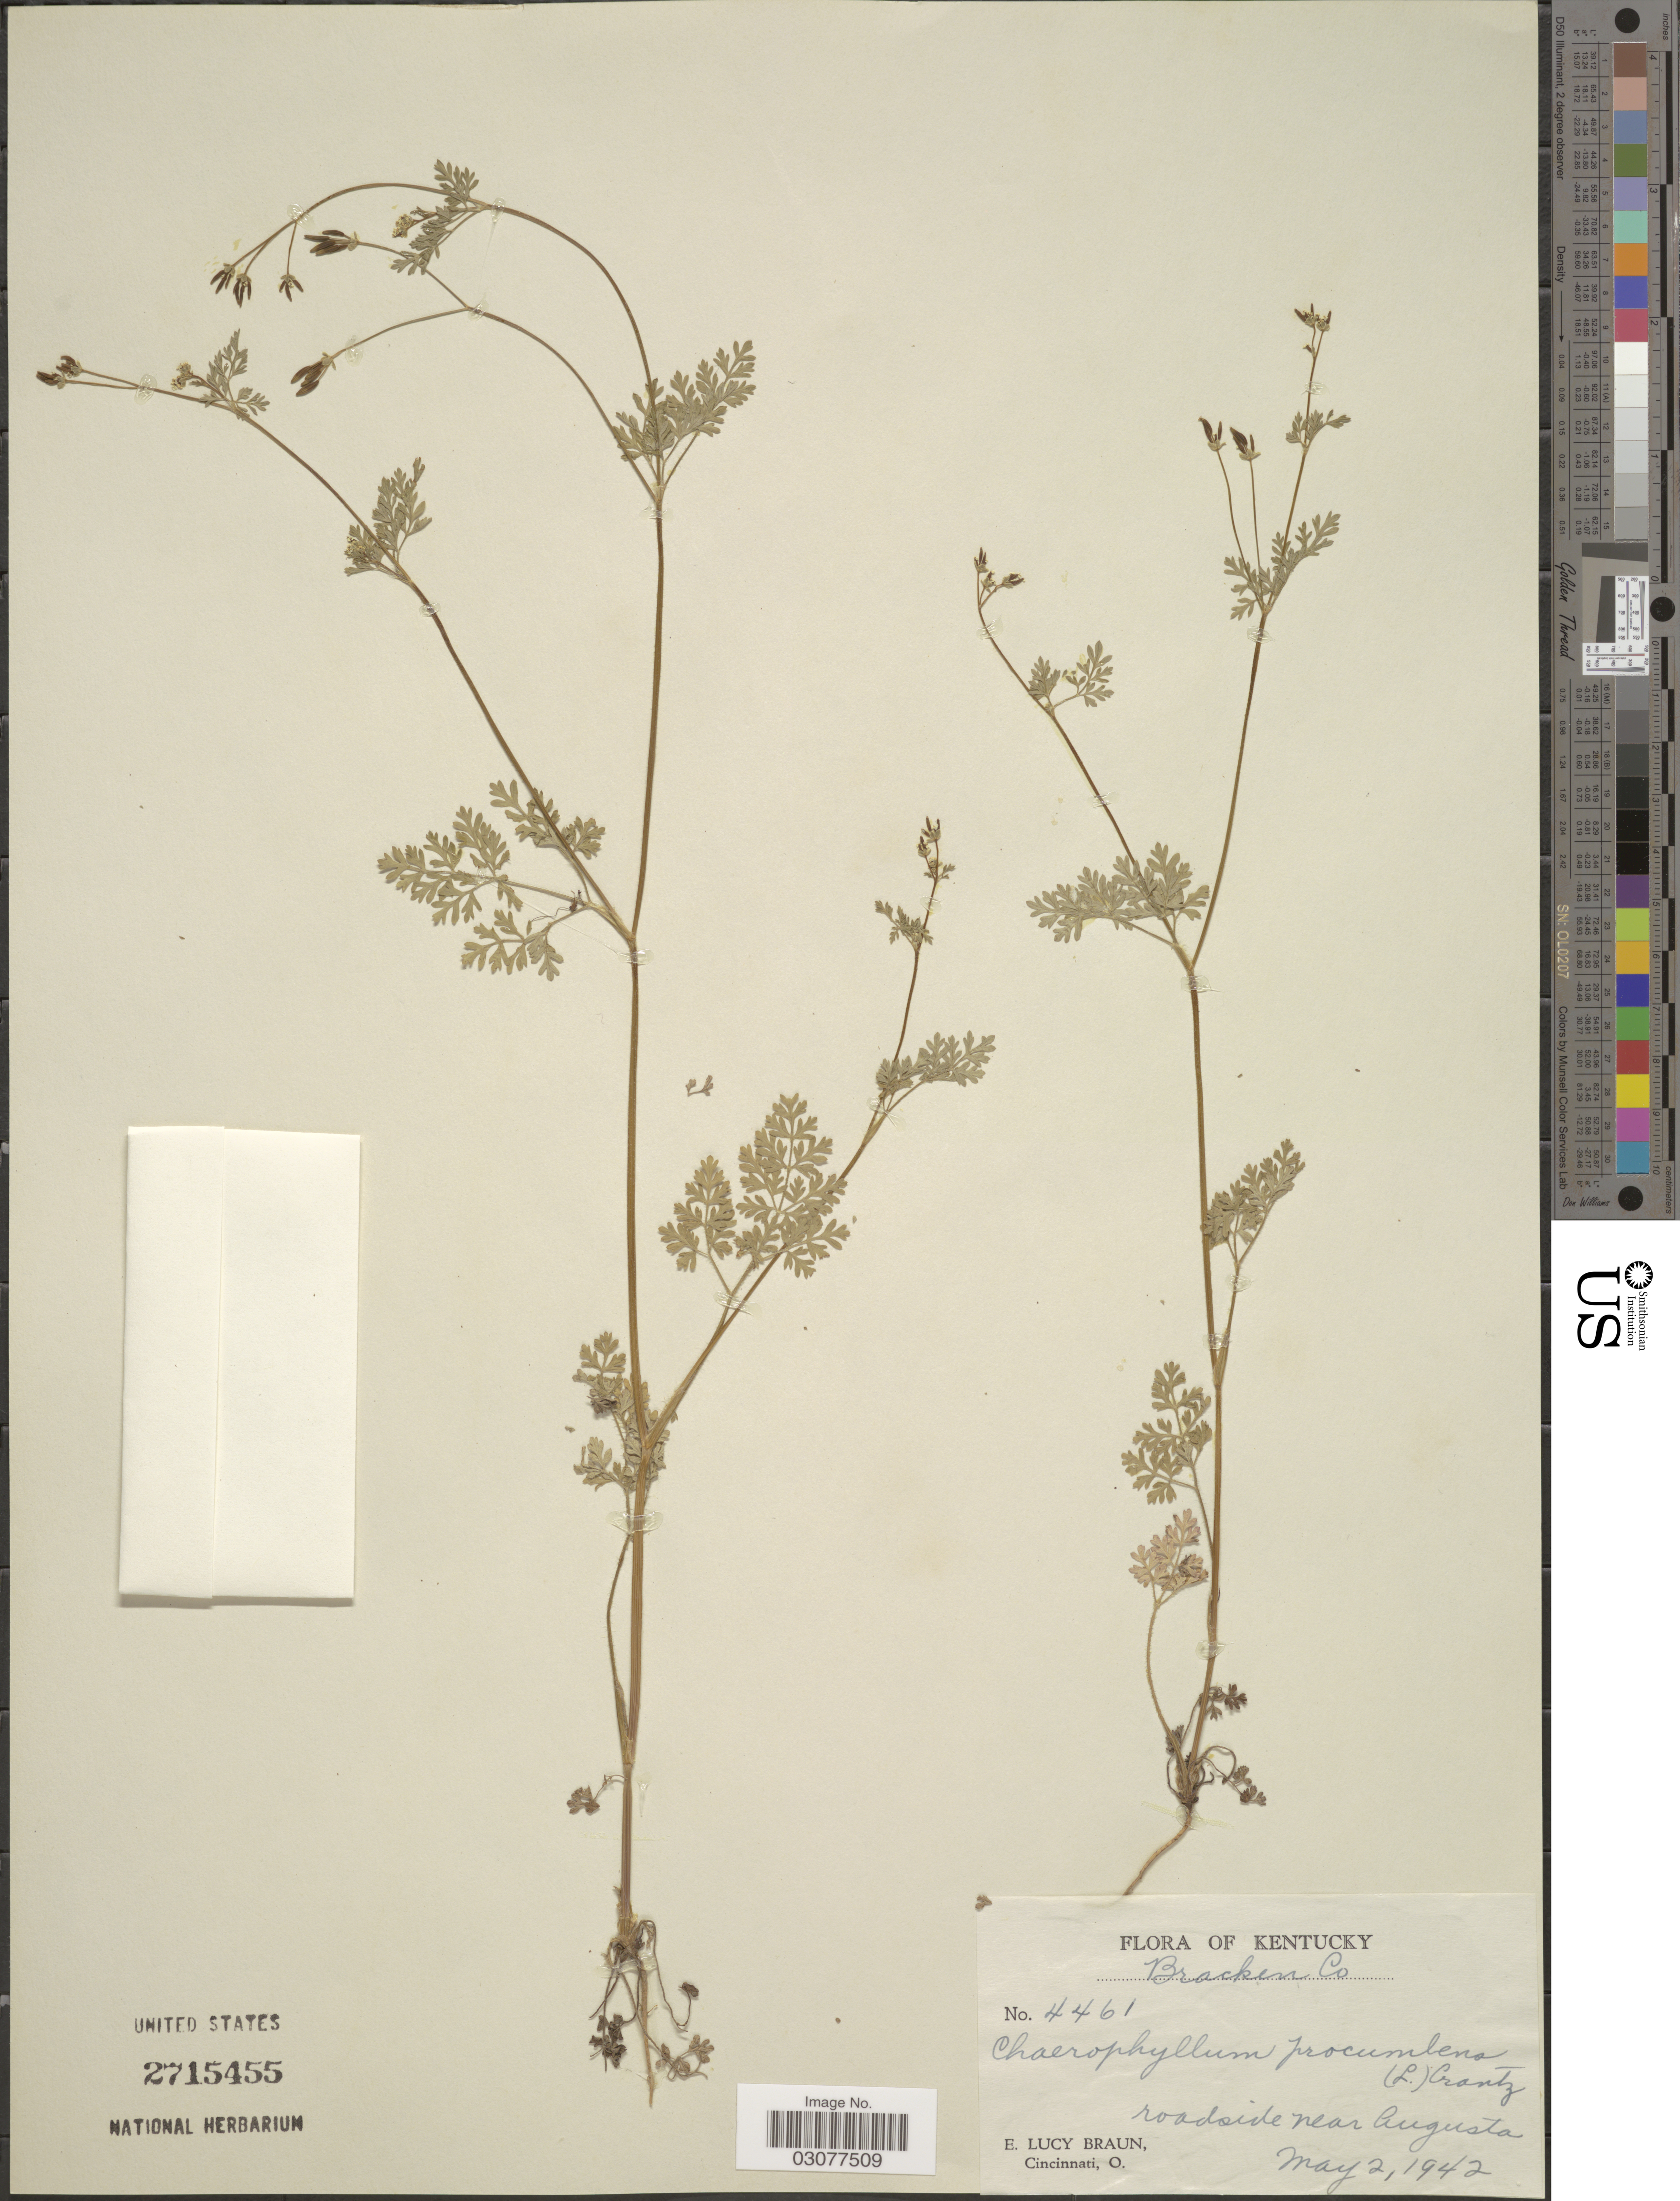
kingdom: Plantae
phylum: Tracheophyta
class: Magnoliopsida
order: Apiales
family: Apiaceae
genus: Chaerophyllum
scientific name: Chaerophyllum procumbens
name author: (L.) Crantz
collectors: E. L. Braun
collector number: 4461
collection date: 1942-05-02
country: United States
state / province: Kentucky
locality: Bracken Co., roadside near Augusta.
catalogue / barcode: US 2715455